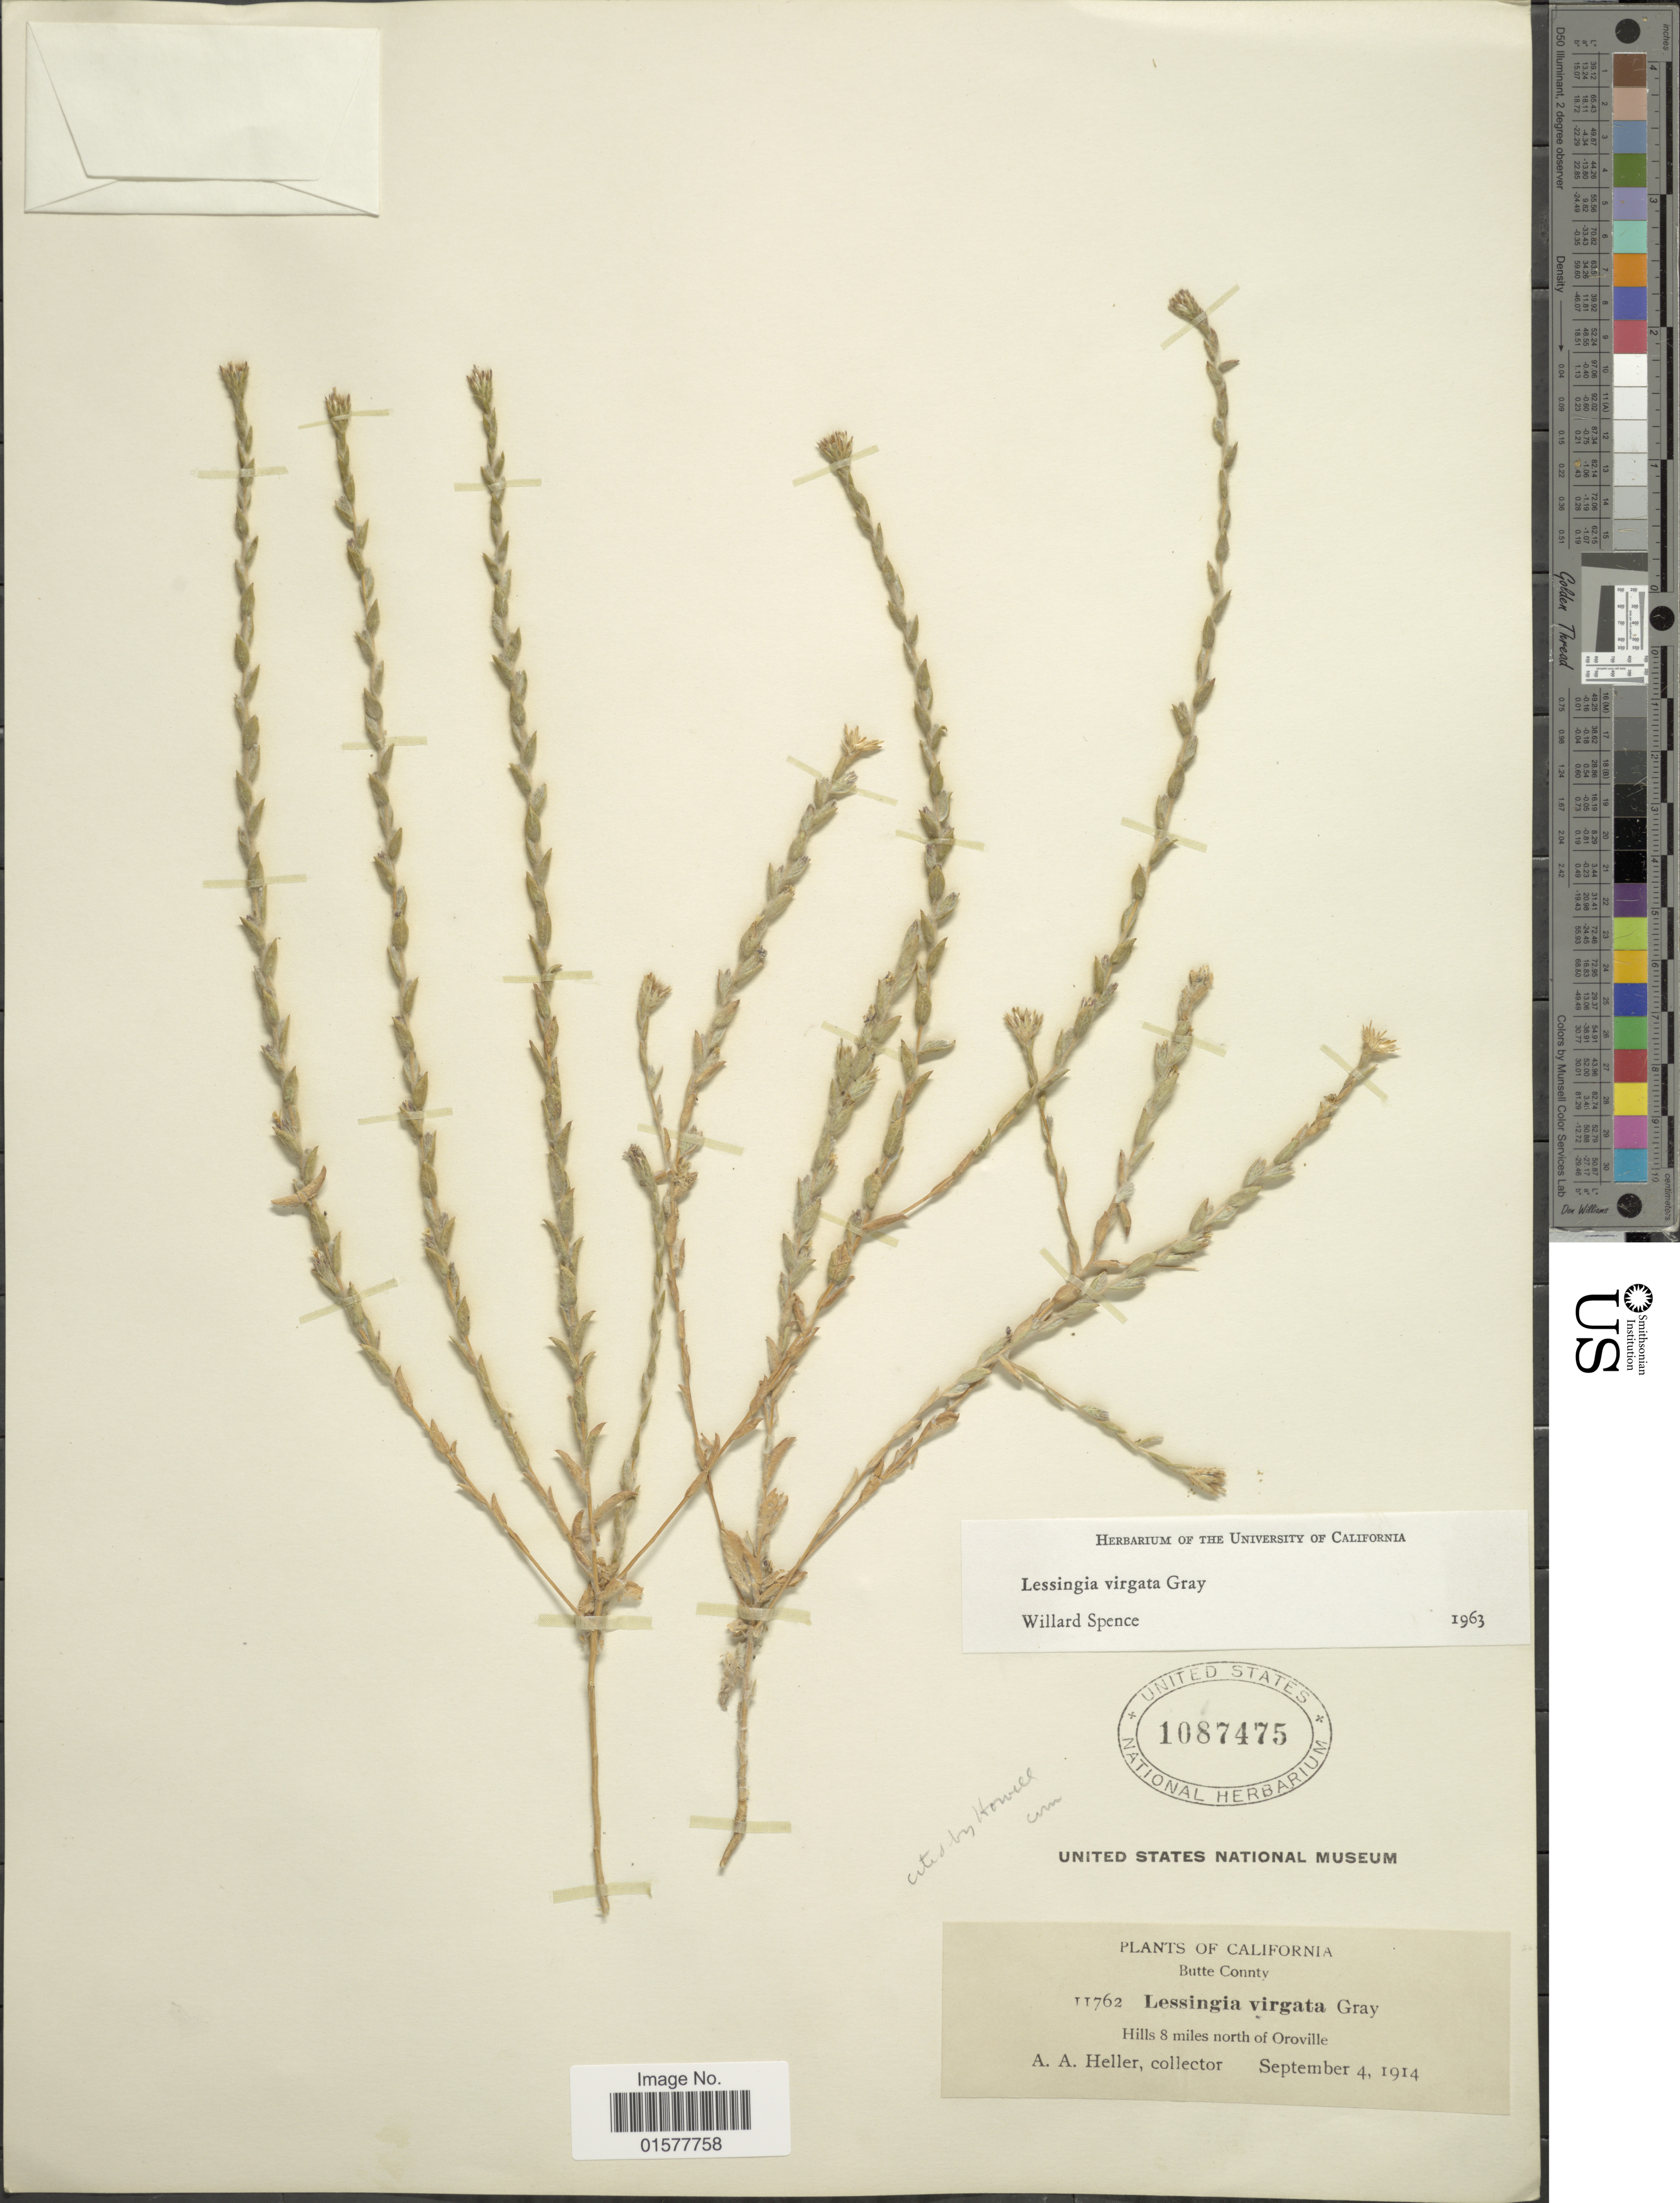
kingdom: Plantae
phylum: Tracheophyta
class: Magnoliopsida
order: Asterales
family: Asteraceae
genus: Lessingia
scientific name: Lessingia virgata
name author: A. Gray in Benth.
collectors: A. A. Heller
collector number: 11762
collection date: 1914-09-04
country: United States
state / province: California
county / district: Butte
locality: Butte County, Hills 8 miles north of Oroville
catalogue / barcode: US 1087475